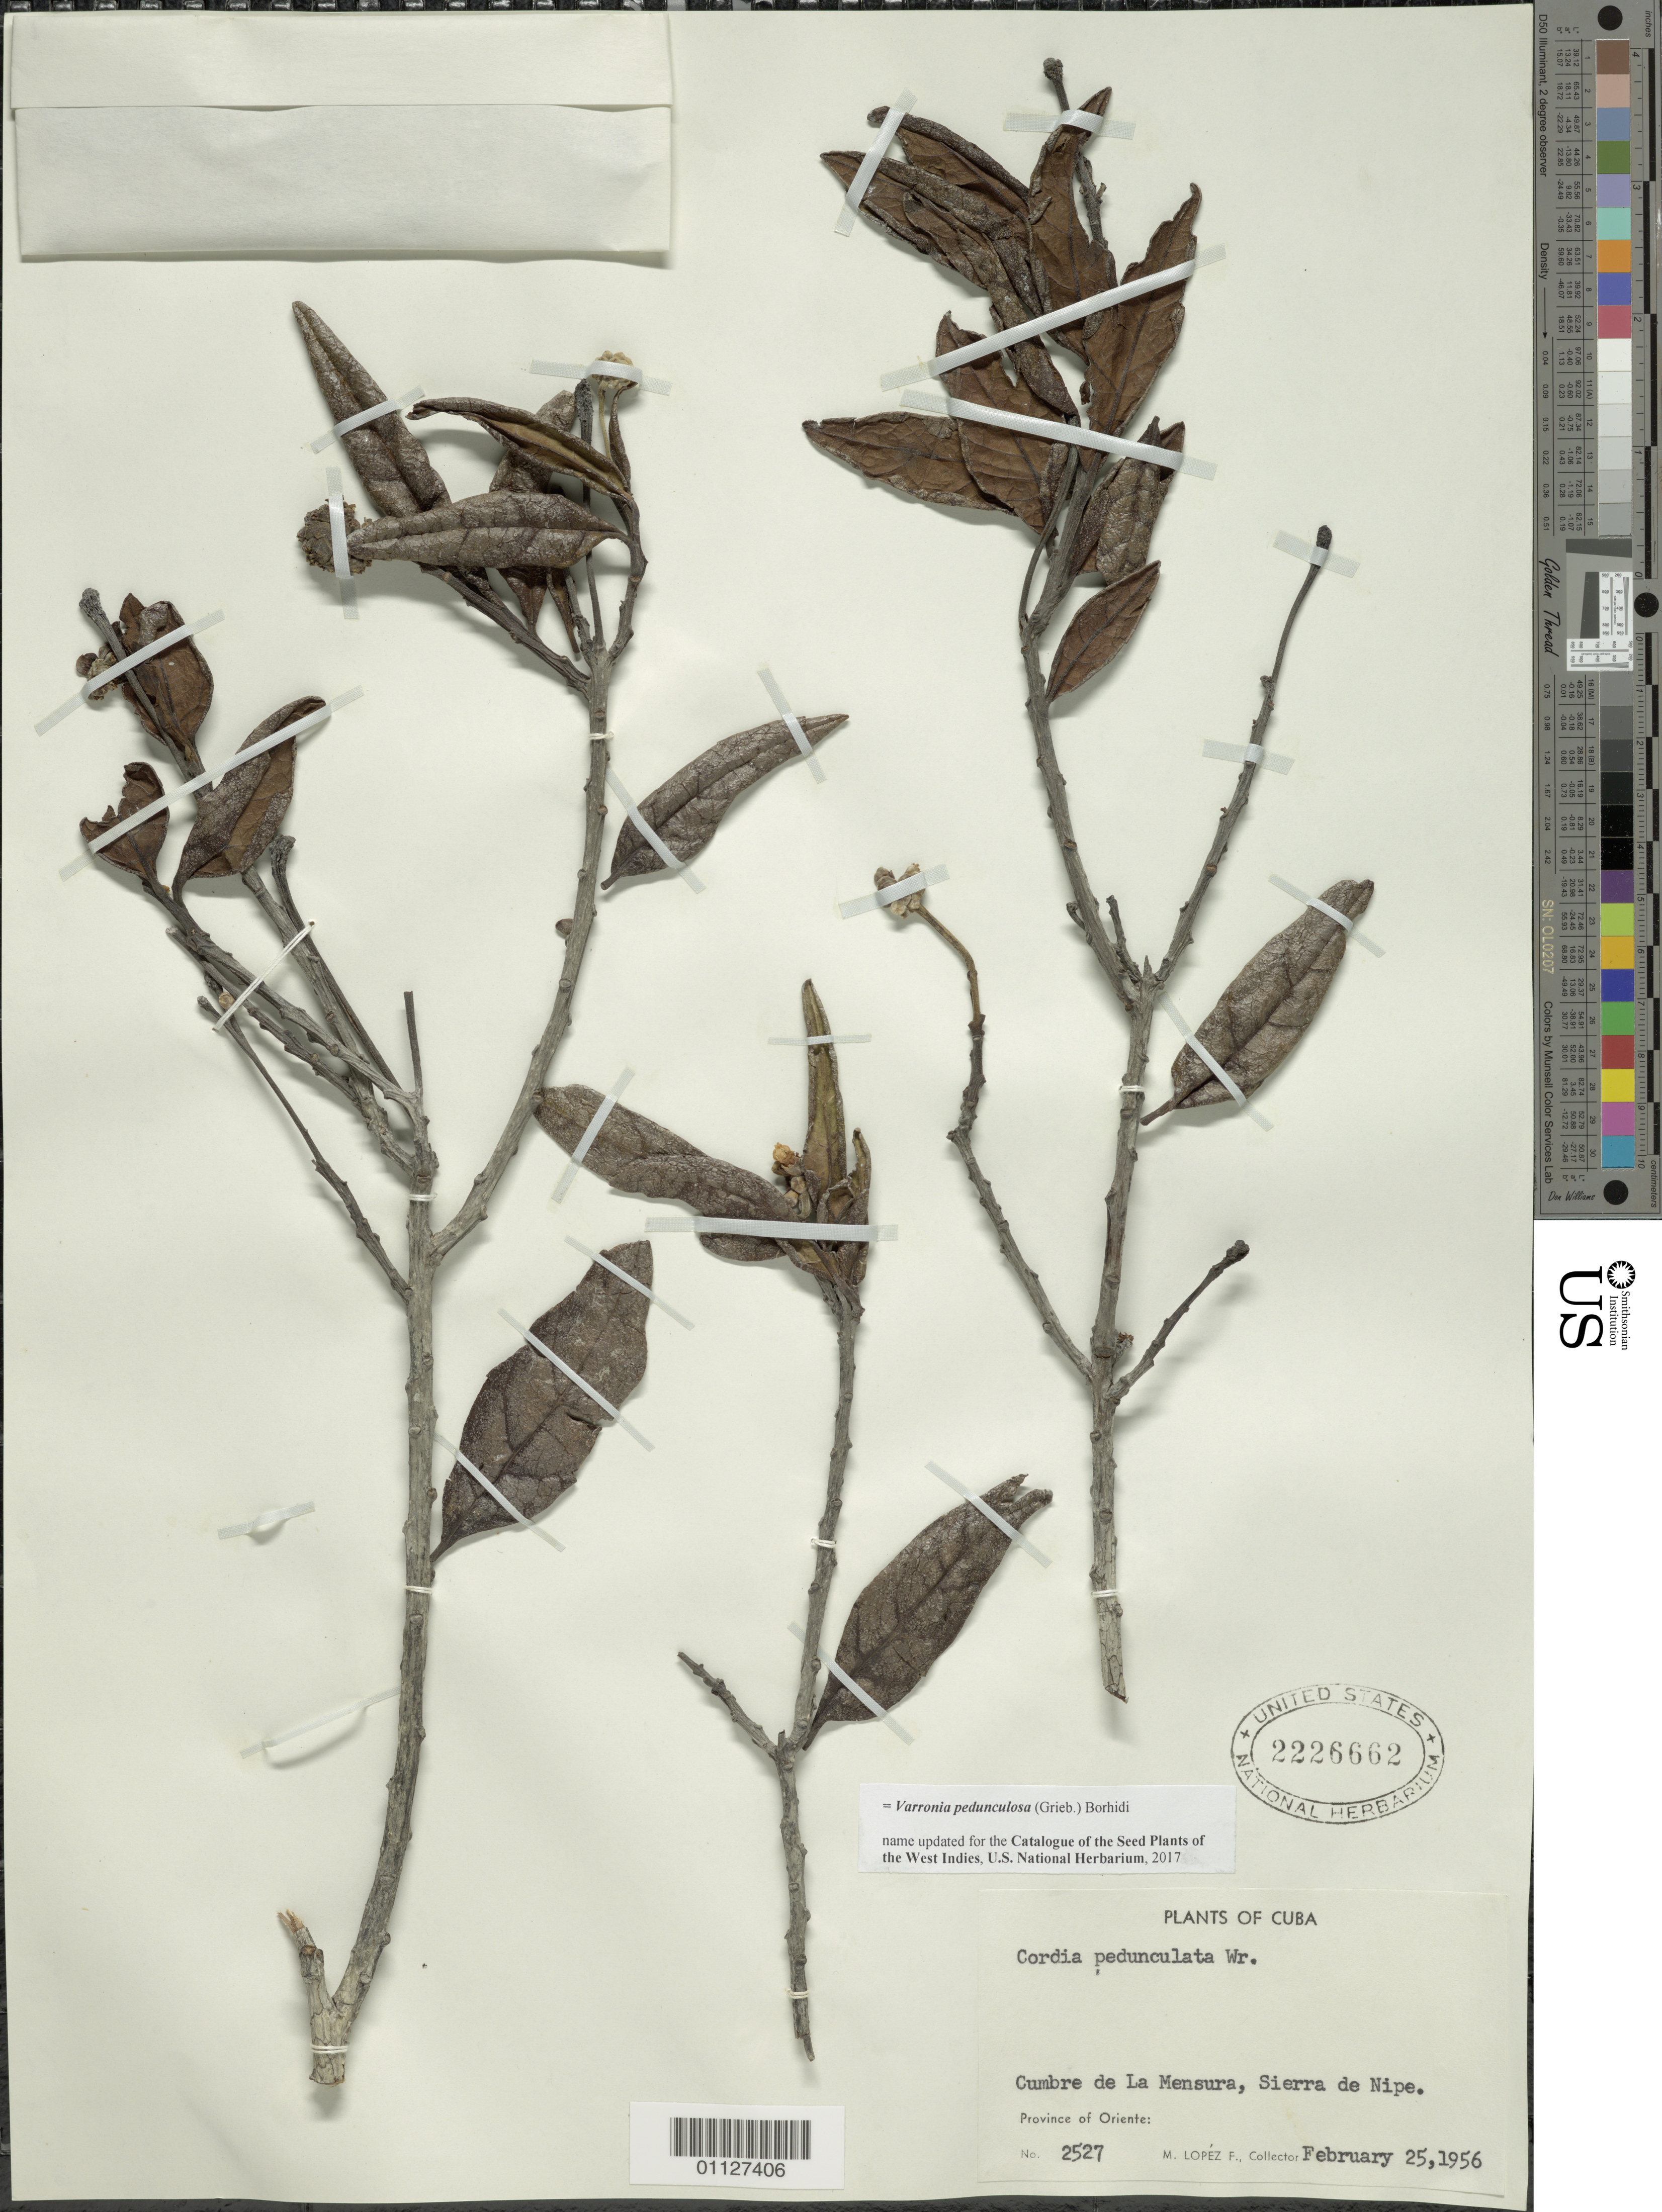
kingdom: Plantae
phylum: Tracheophyta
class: Magnoliopsida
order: Boraginales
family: Cordiaceae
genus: Varronia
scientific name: Varronia pedunculosa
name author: (Griseb.) Borhidi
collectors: M. López Figueiras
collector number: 2527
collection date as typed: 25 Feb 1956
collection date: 1956-02-25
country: Cuba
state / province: Holguín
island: Cuba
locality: Cumbre de La Mensura, Sierra de Nipe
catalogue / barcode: US 2226662